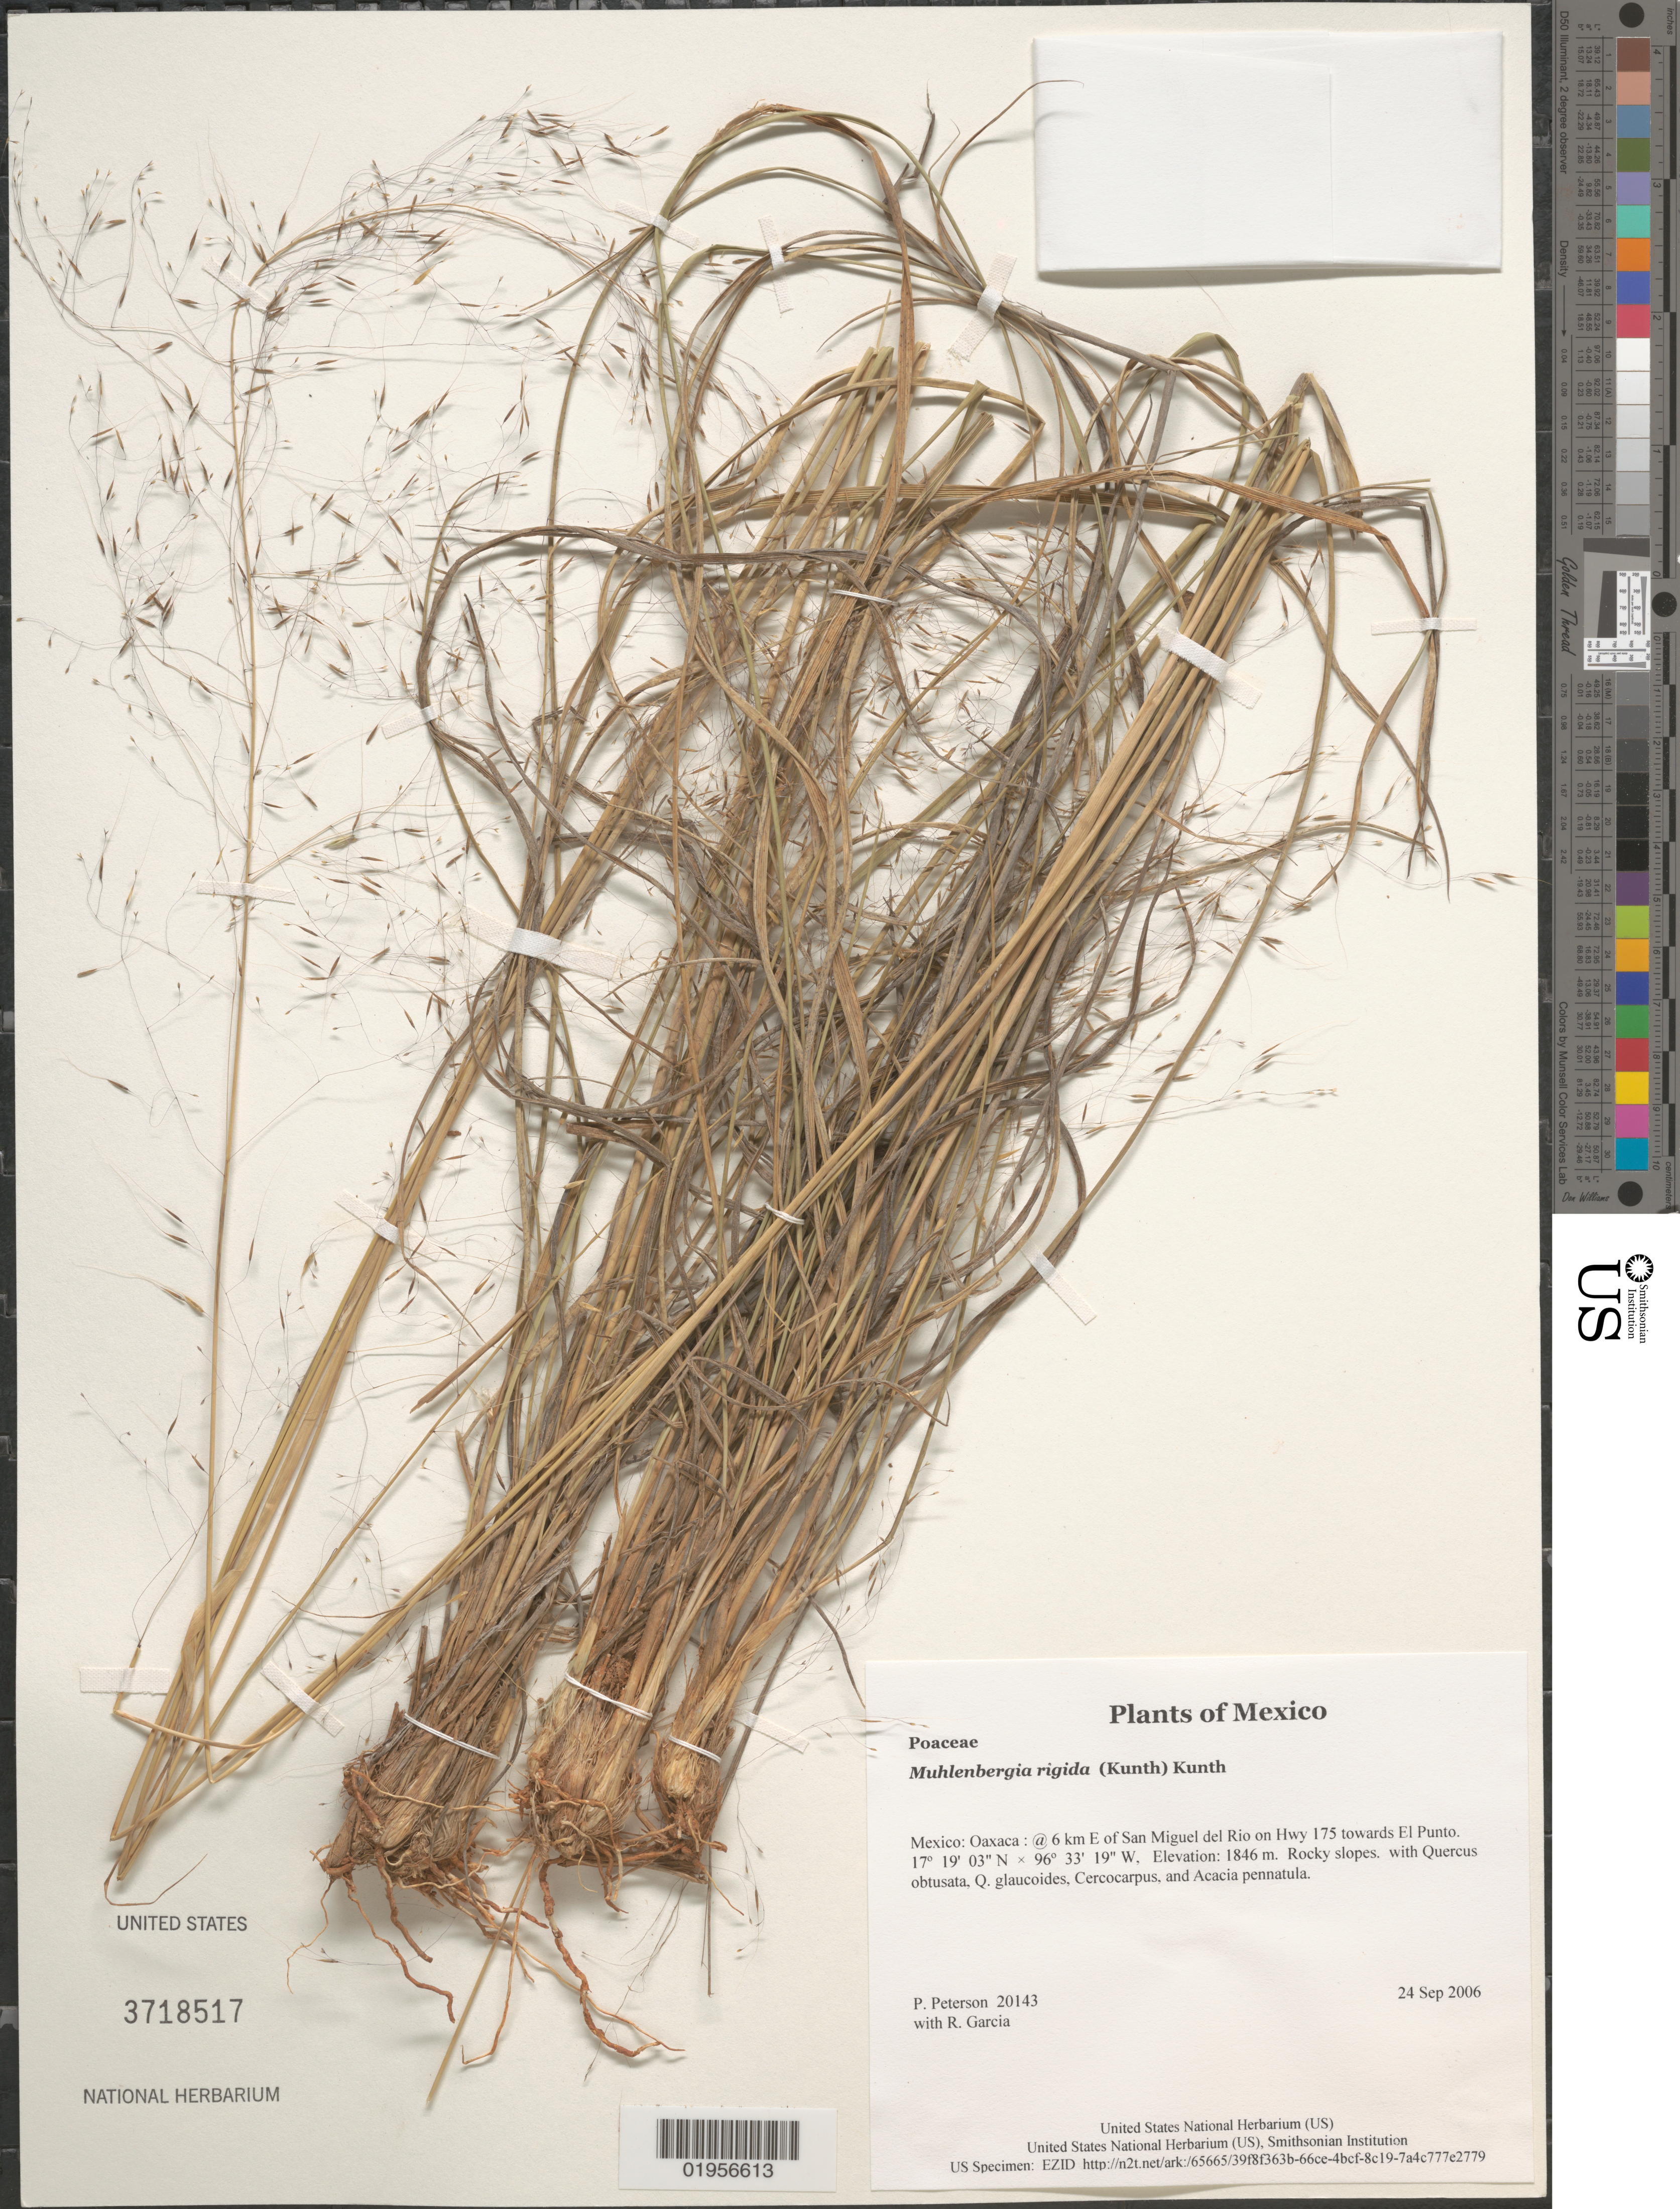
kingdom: Plantae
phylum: Tracheophyta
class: Liliopsida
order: Poales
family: Poaceae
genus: Muhlenbergia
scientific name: Muhlenbergia rigida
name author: (Kunth) Kunth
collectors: P. M. Peterson & R. Garcia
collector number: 20143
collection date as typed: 24 Sep 2006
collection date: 2006-09-24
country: Mexico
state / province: Oaxaca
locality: @ 6 km E of San Miguel del Rio on Hwy 175 towards El Punto.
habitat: Rocky slopes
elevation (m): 1846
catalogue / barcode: US 3718517